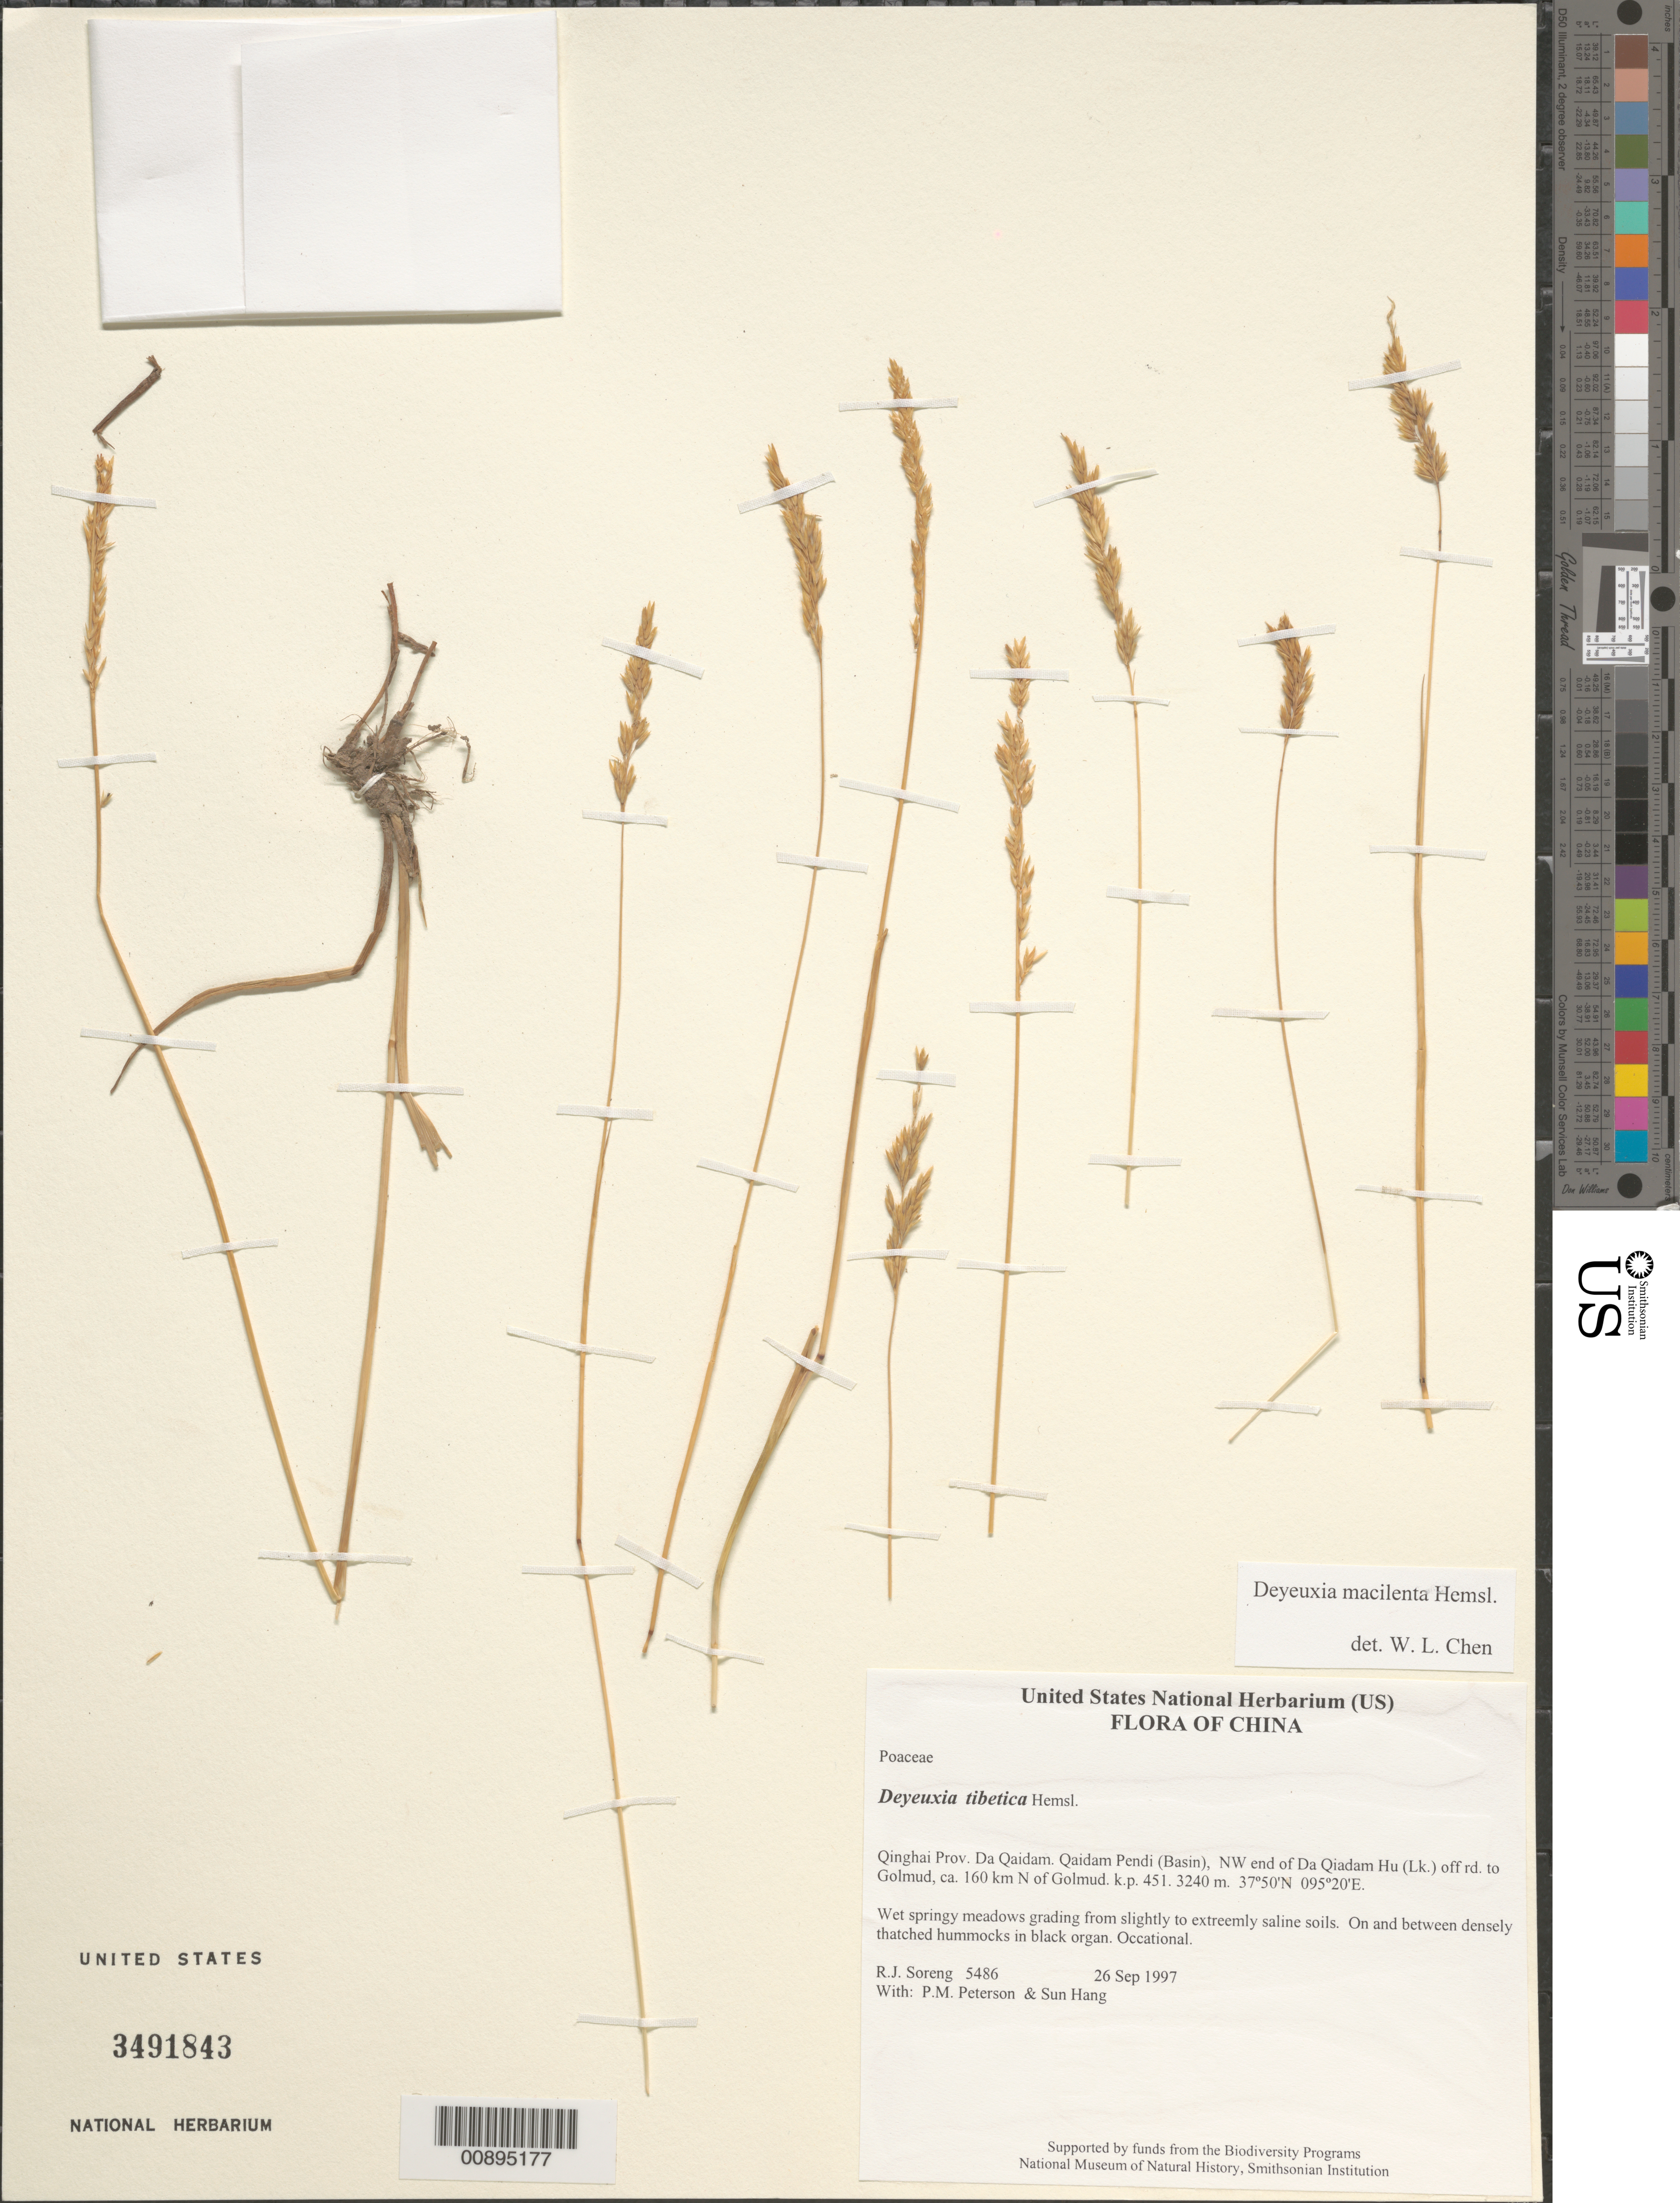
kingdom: Plantae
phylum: Tracheophyta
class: Liliopsida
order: Poales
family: Poaceae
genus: Deyeuxia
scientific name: Deyeuxia macilenta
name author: Hemsl.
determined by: Chen, W. L.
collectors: R. J. Soreng, P. M. Peterson & Sun Hang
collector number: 5486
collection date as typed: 26 Sep 1997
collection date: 1997-09-26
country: China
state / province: Qinghai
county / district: Da Qaidam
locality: Qaidam Pendi (Basin), NW end of Da Qiadam Hu (Lk.) off rd. to Golmud, ca. 160 km N of Golmud. k.p. 451.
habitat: Wet springy meadows grading from slightly to extreemly saline soils. On and between densely thatched hummocks in black organ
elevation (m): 3240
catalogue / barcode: US 3491843